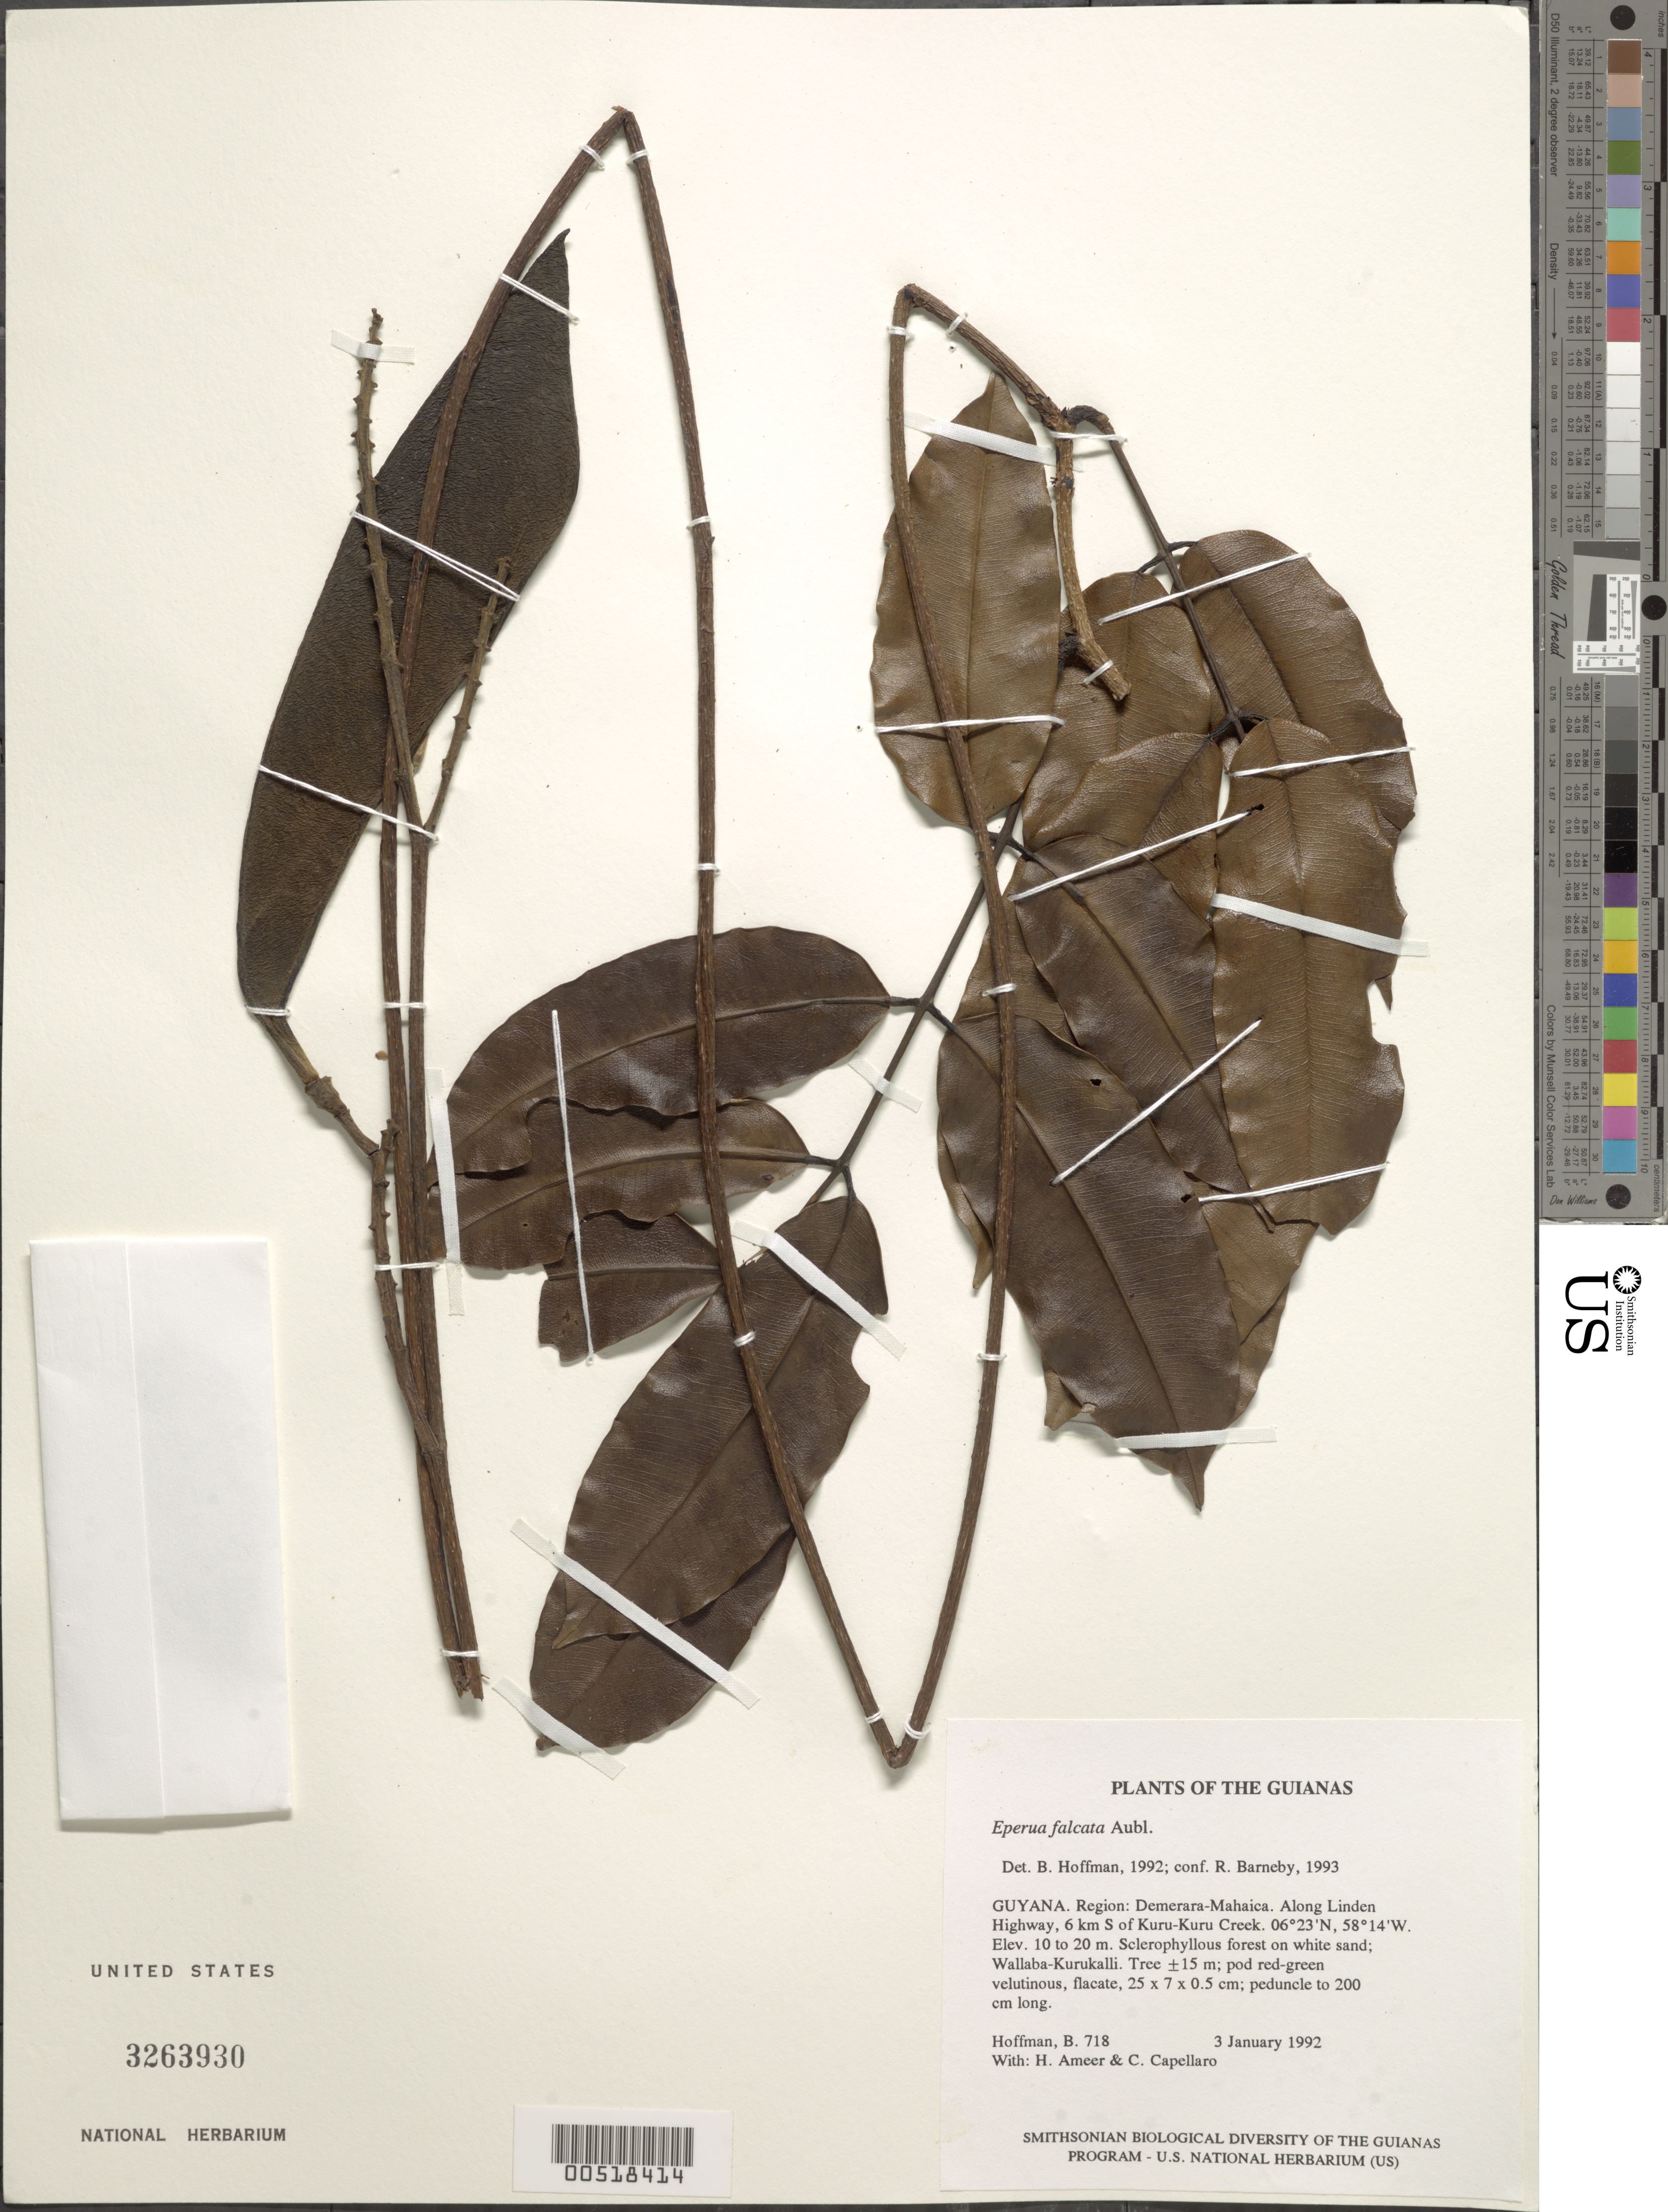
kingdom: Plantae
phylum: Tracheophyta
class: Magnoliopsida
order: Fabales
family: Fabaceae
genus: Eperua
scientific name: Eperua falcata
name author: Aubl.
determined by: Barneby, Rupert C., (NY)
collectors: B. Hoffman, H. Ameer & C. Capellaro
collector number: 718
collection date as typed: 3 January 1992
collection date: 1992-01-03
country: Guyana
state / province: Demerara-Mahaica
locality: Along Linden Highway, 6 km S of Kuru-Kuru Creek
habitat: Sclerophyllous forest on white sand; Wallaba-Kurukalli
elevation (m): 10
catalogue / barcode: US 3263930